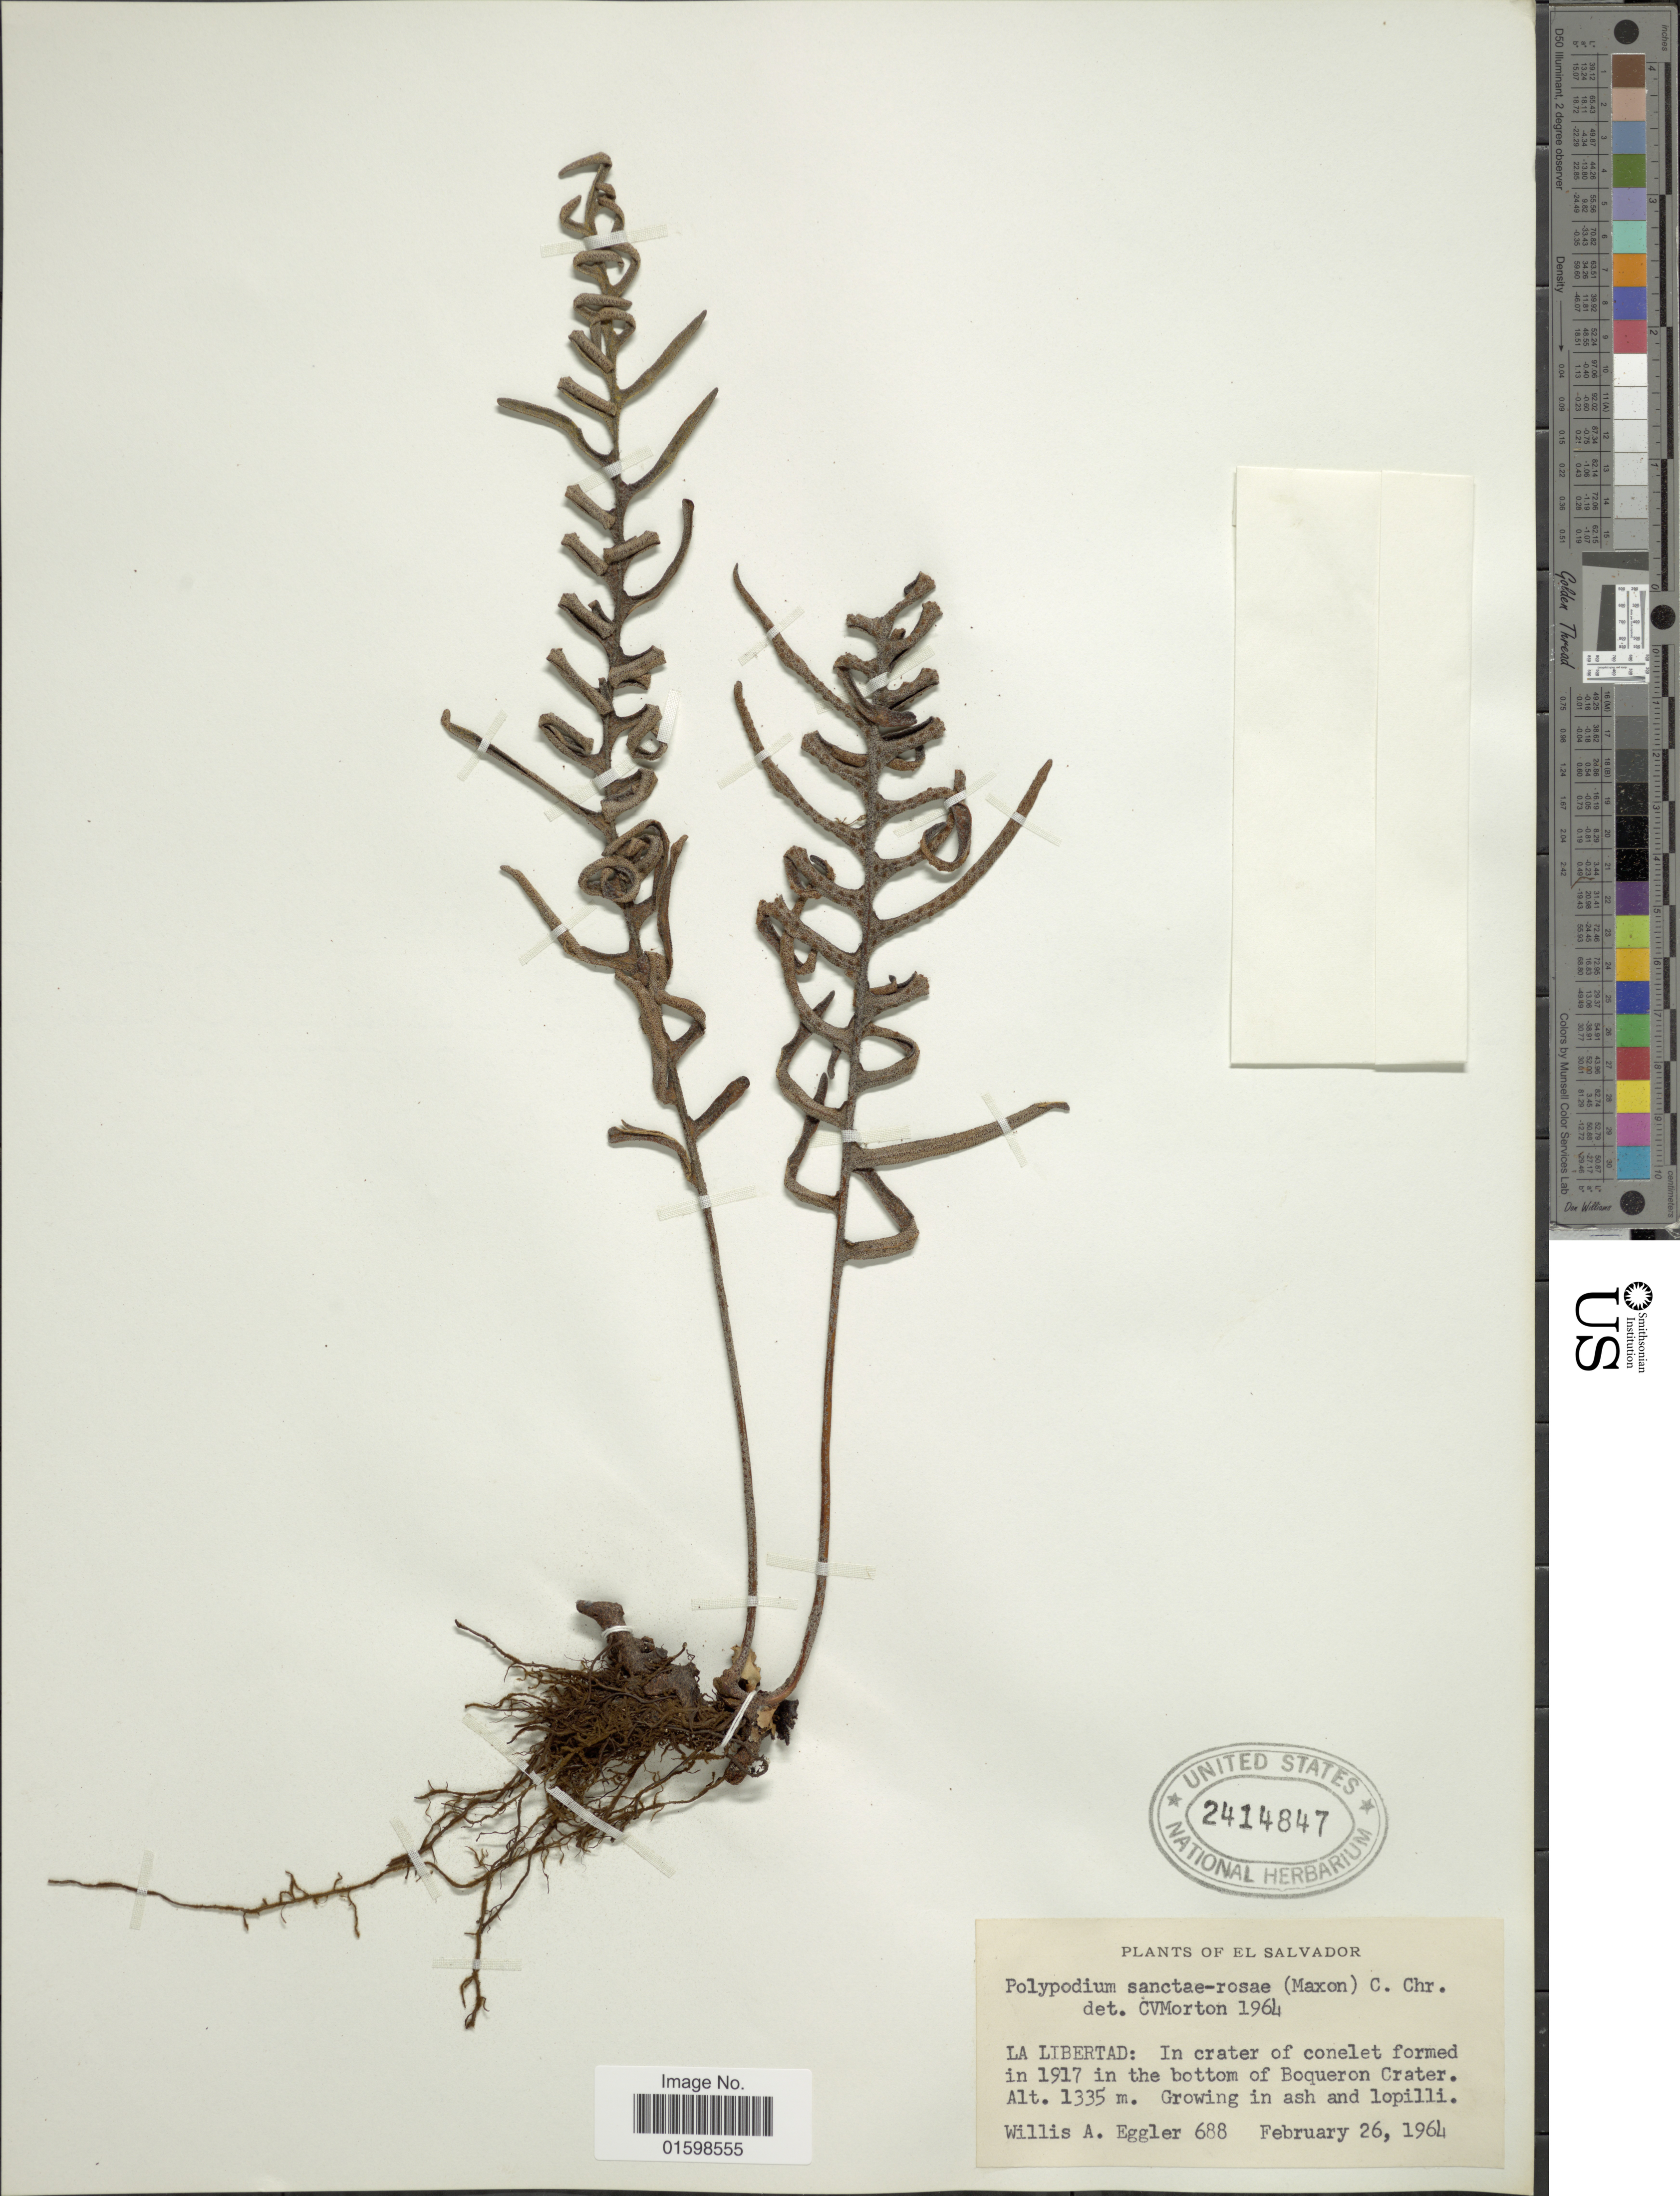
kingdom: Plantae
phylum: Tracheophyta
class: Polypodiopsida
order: Polypodiales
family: Polypodiaceae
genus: Pleopeltis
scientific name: Pleopeltis sanctae-rosae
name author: (Maxon) A.R. Sm. & Tejero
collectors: W. A. Eggler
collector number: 688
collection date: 1964-02-26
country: El Salvador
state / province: La Libertad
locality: In crater of conelet formed in 1917 in the bottom of Boqueron Crater, growing in ash and lopilli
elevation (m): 1335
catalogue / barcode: US 2414847